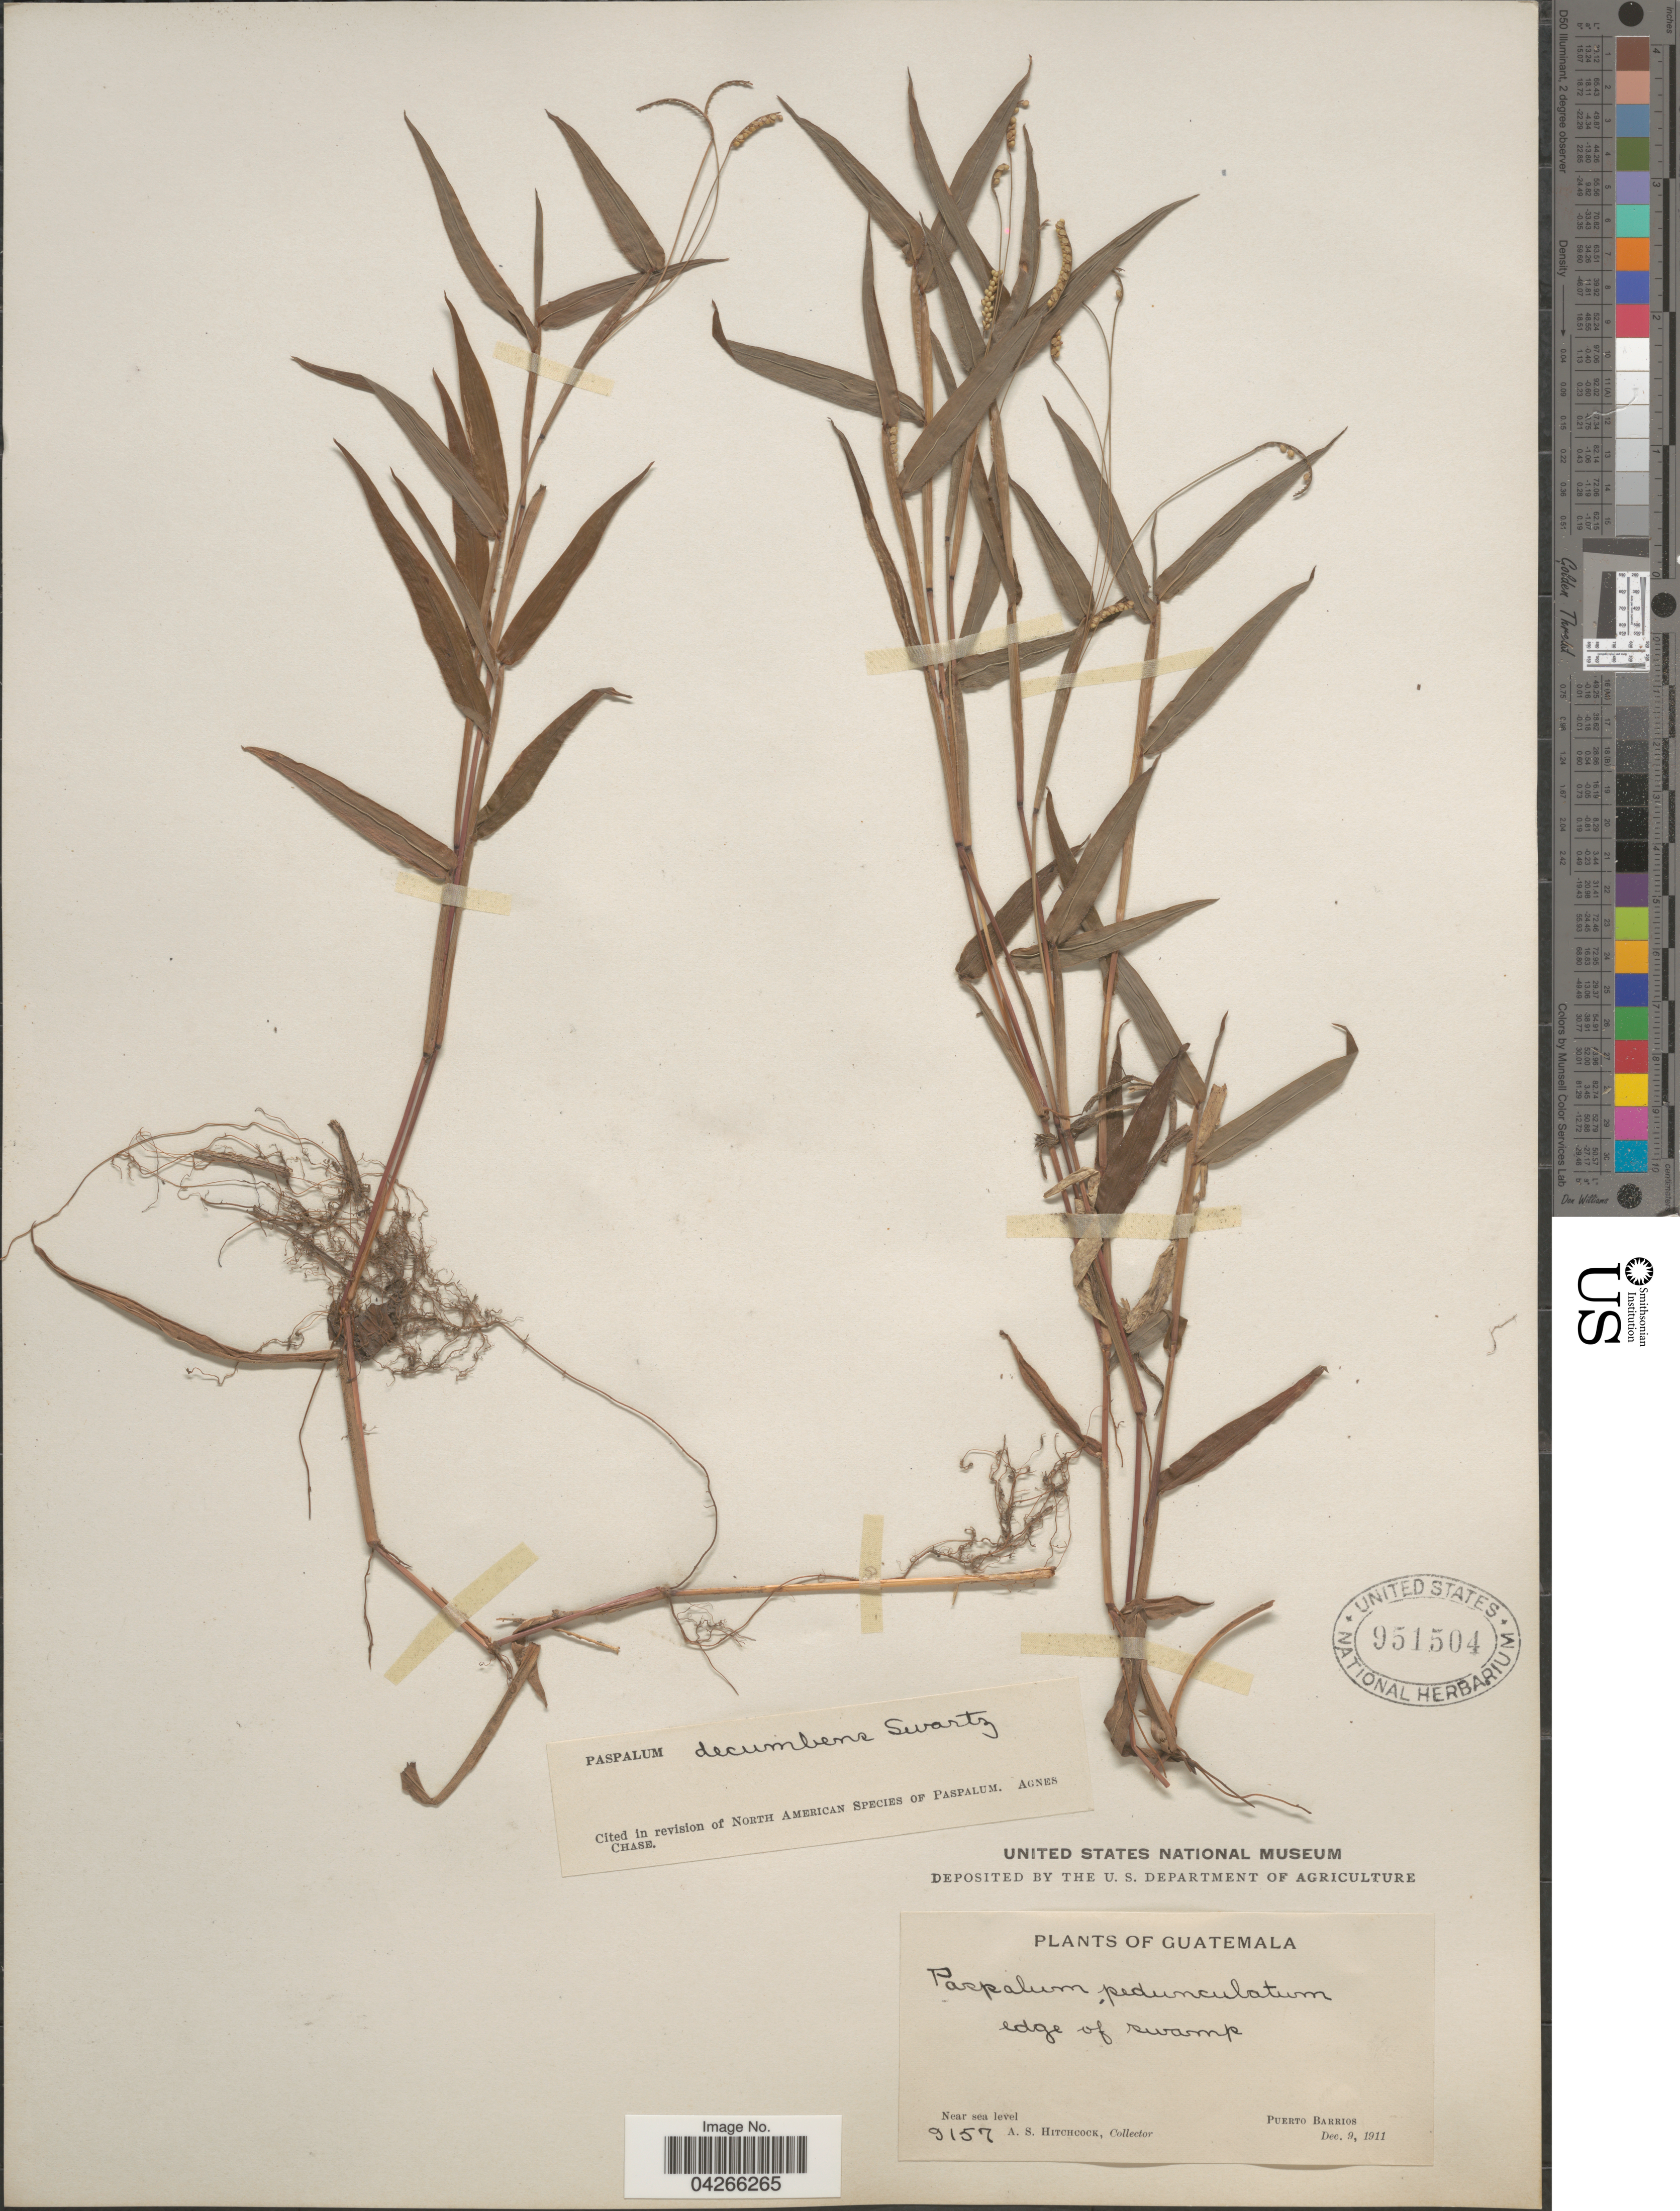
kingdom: Plantae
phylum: Tracheophyta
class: Liliopsida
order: Poales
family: Poaceae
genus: Paspalum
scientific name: Paspalum decumbens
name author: Sw.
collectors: A. S. Hitchcock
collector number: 9157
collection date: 1911-12-09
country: Guatemala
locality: Edge of swamp. Puerto Barrios.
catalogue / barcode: US 951504